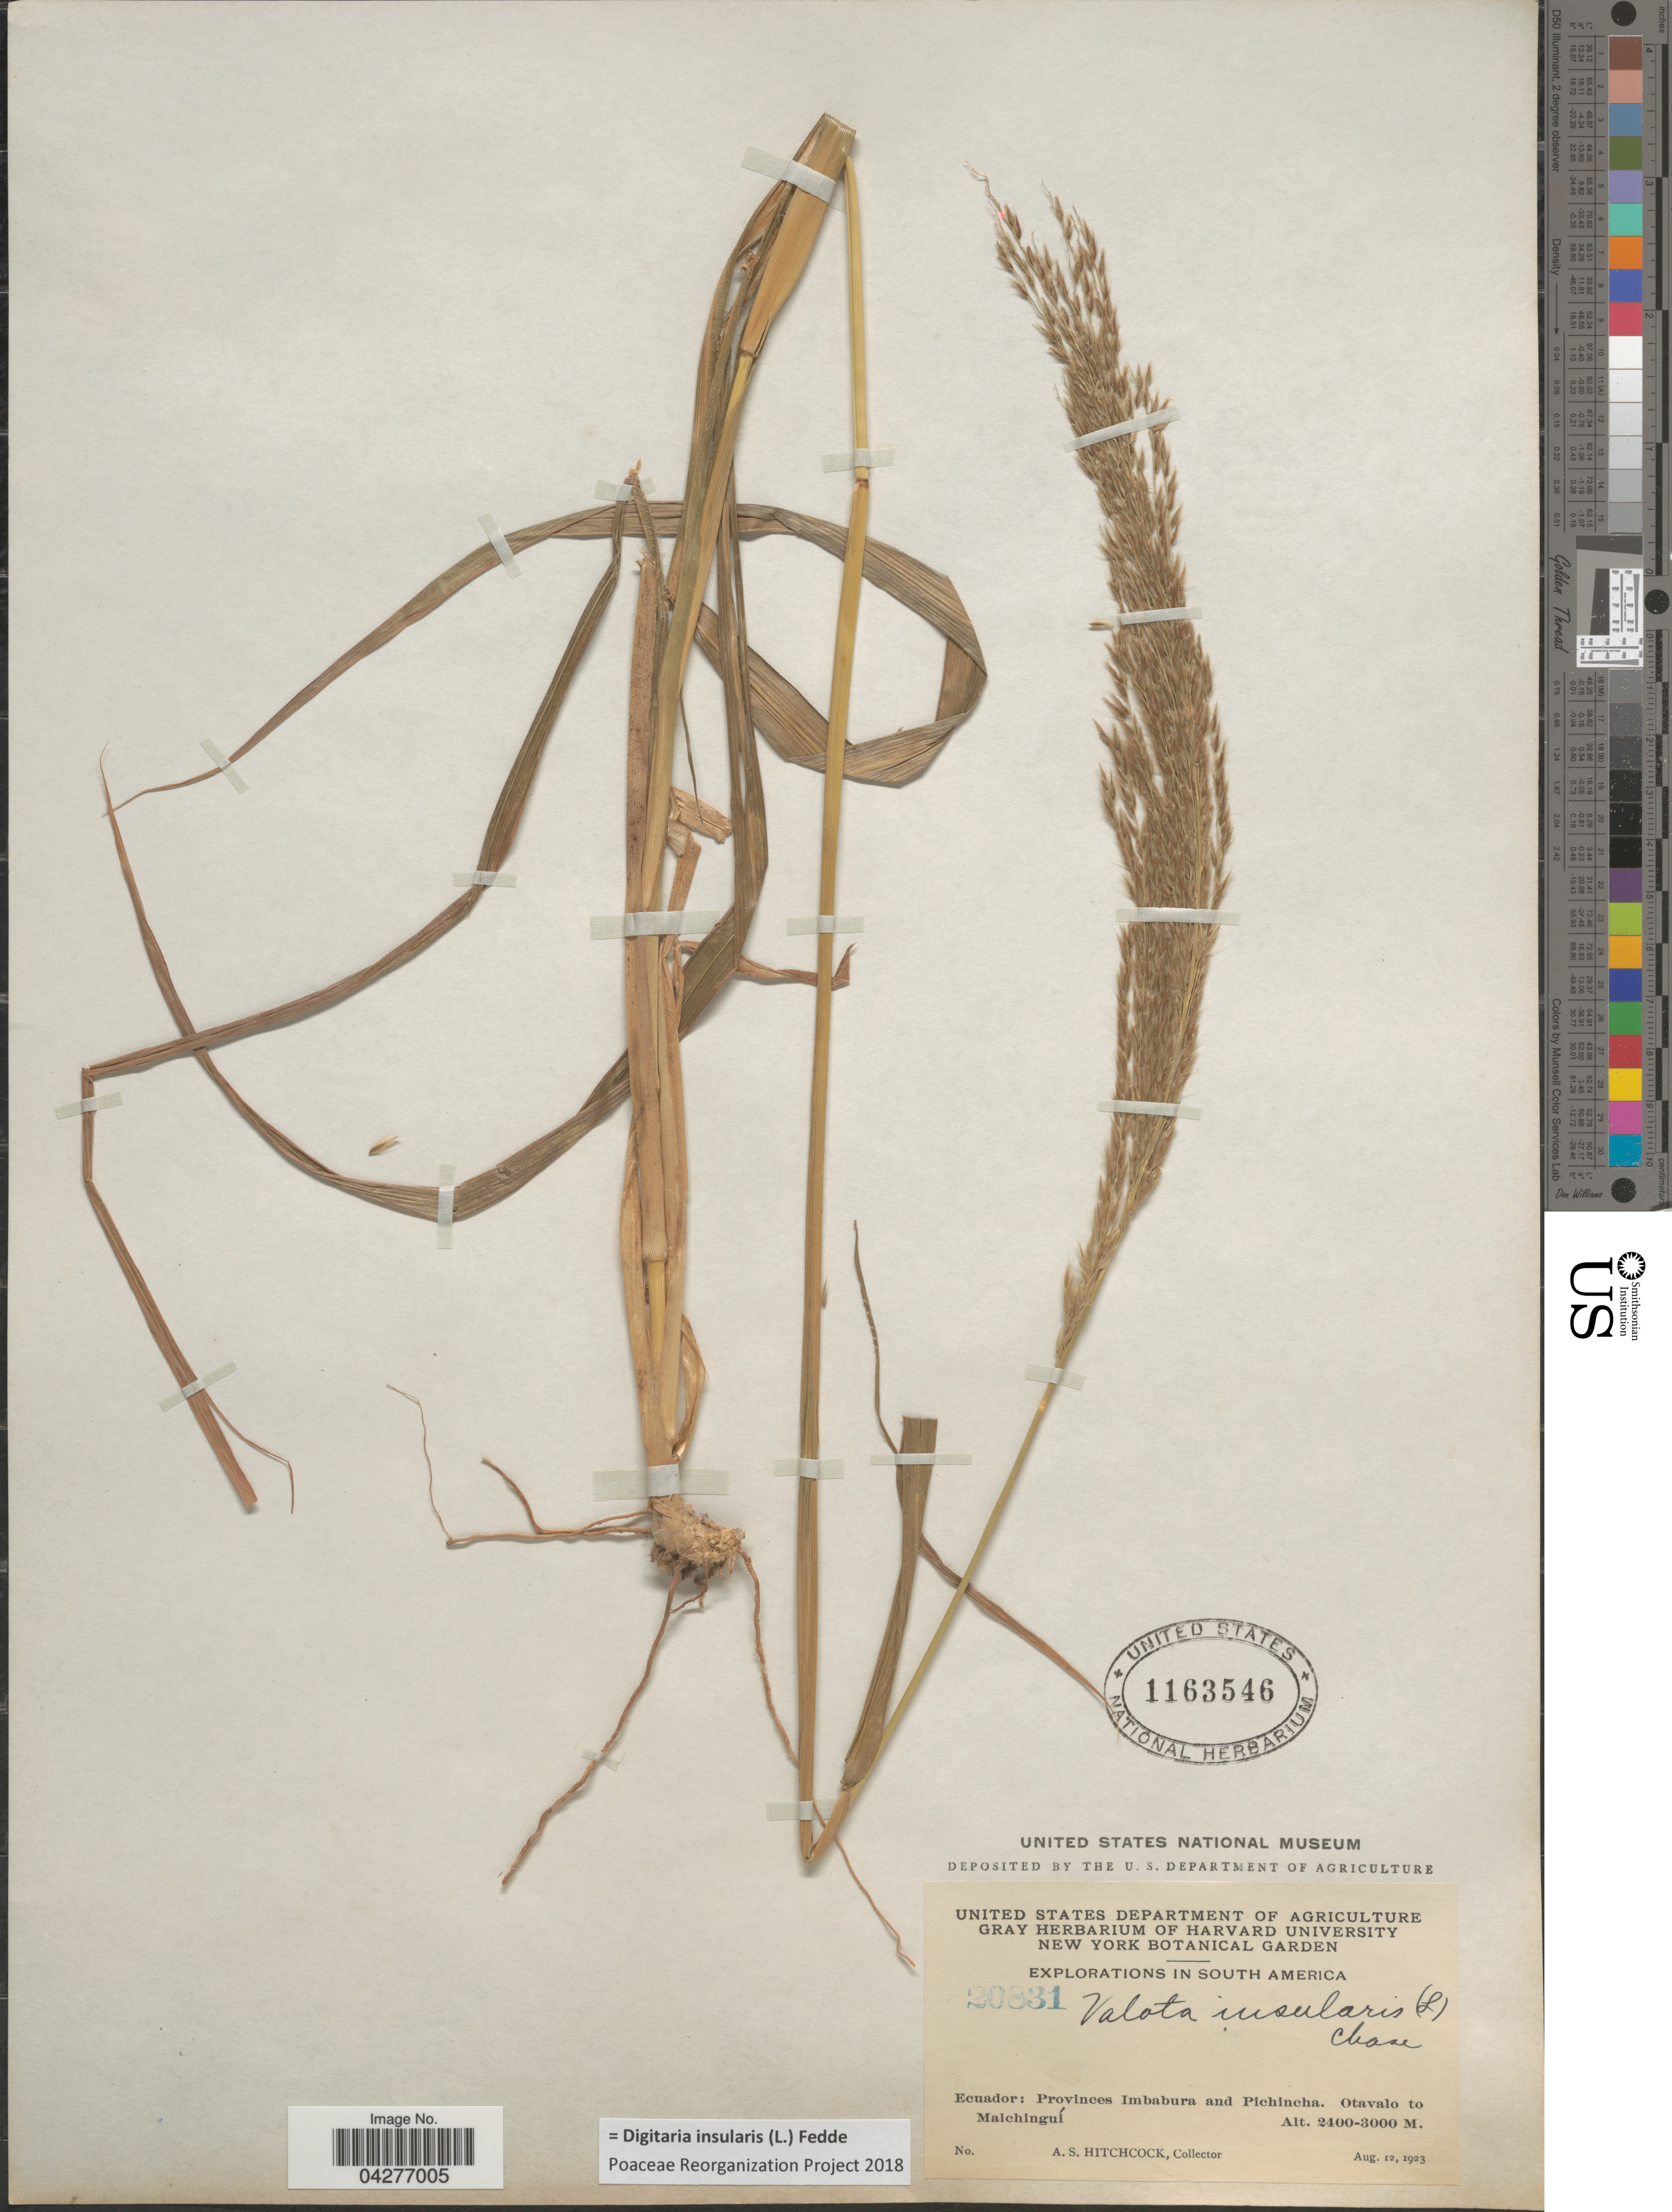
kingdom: Plantae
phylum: Tracheophyta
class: Liliopsida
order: Poales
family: Poaceae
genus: Digitaria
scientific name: Digitaria insularis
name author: (L.) Fedde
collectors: A. S. Hitchcock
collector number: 20831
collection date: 1923-08-12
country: Ecuador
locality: Explorations in South America. Provinces Imbabura and Pichincha. Otavalo to Malchiguí.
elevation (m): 2400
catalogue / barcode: US 1163546